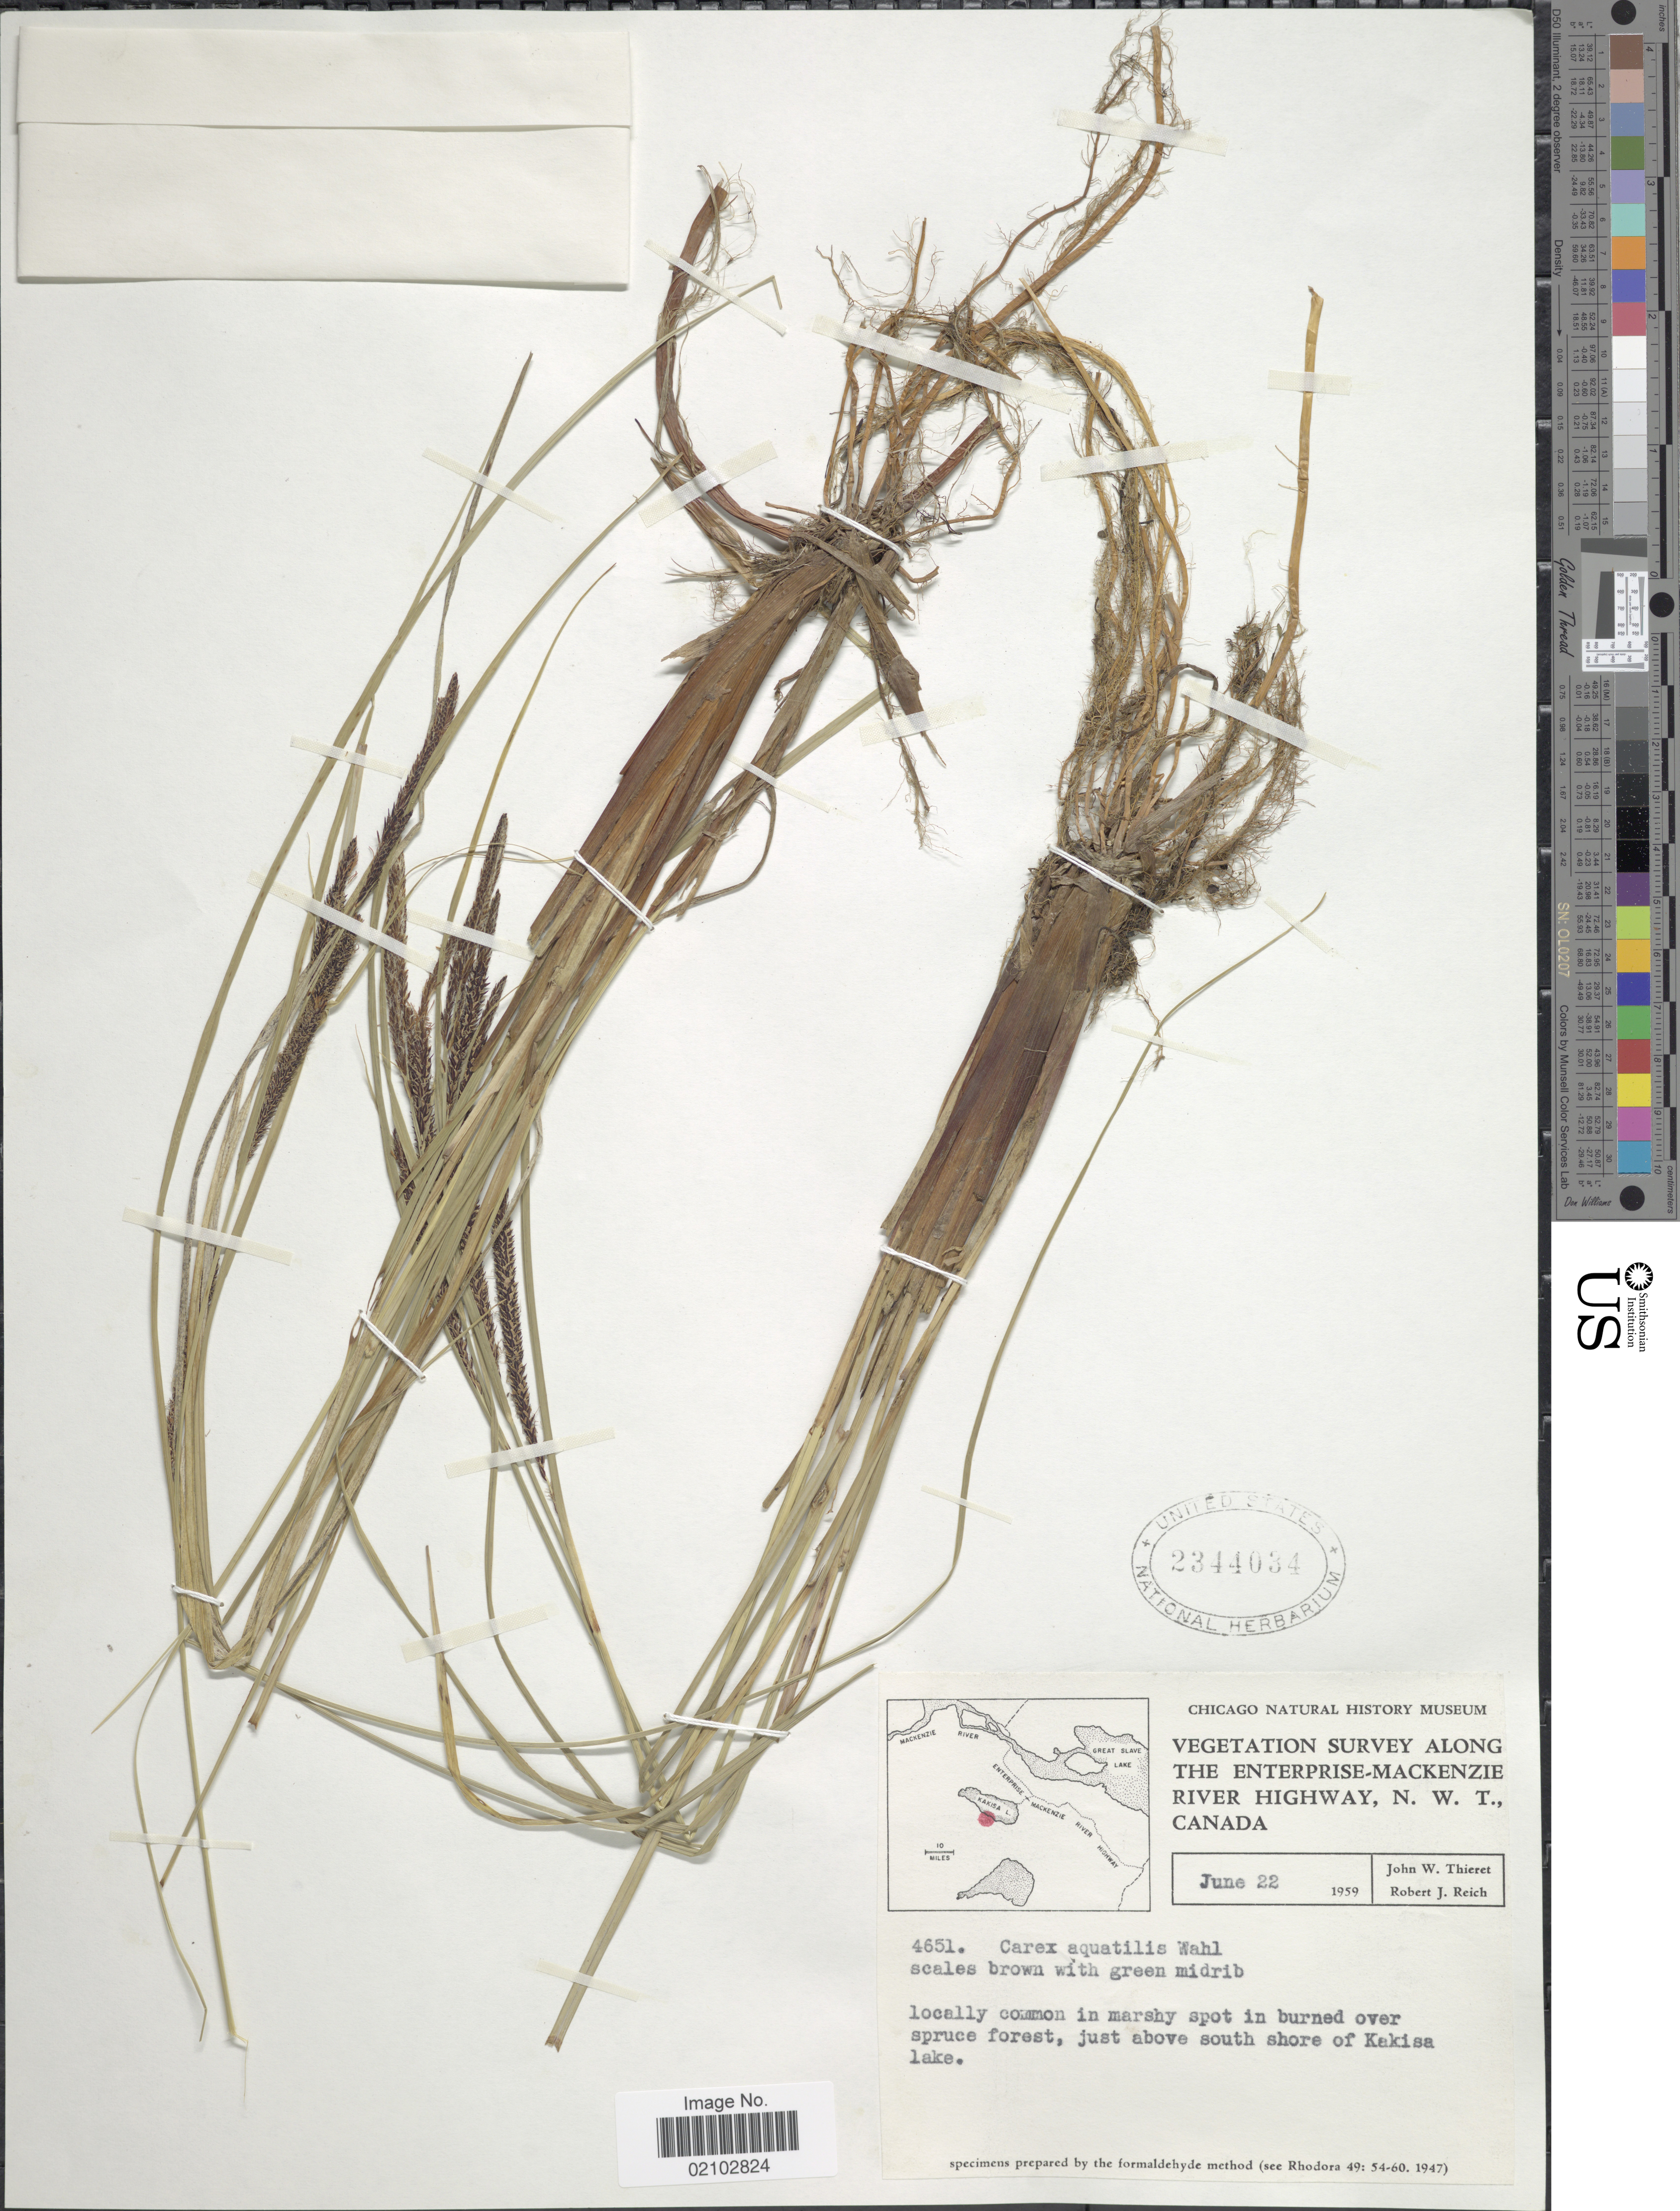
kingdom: Plantae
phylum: Tracheophyta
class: Liliopsida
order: Poales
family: Cyperaceae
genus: Carex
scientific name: Carex aquatilis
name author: Wahlenb.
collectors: J. W. Thieret & R. Reich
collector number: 4651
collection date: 1959-06-22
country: Canada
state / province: Northwest Territories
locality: Along the Enterprise-Mackenzie River Highway, locally common in marshy spot burned over spruce forest, just above south shore of Kakisa lake.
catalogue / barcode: US 2344034